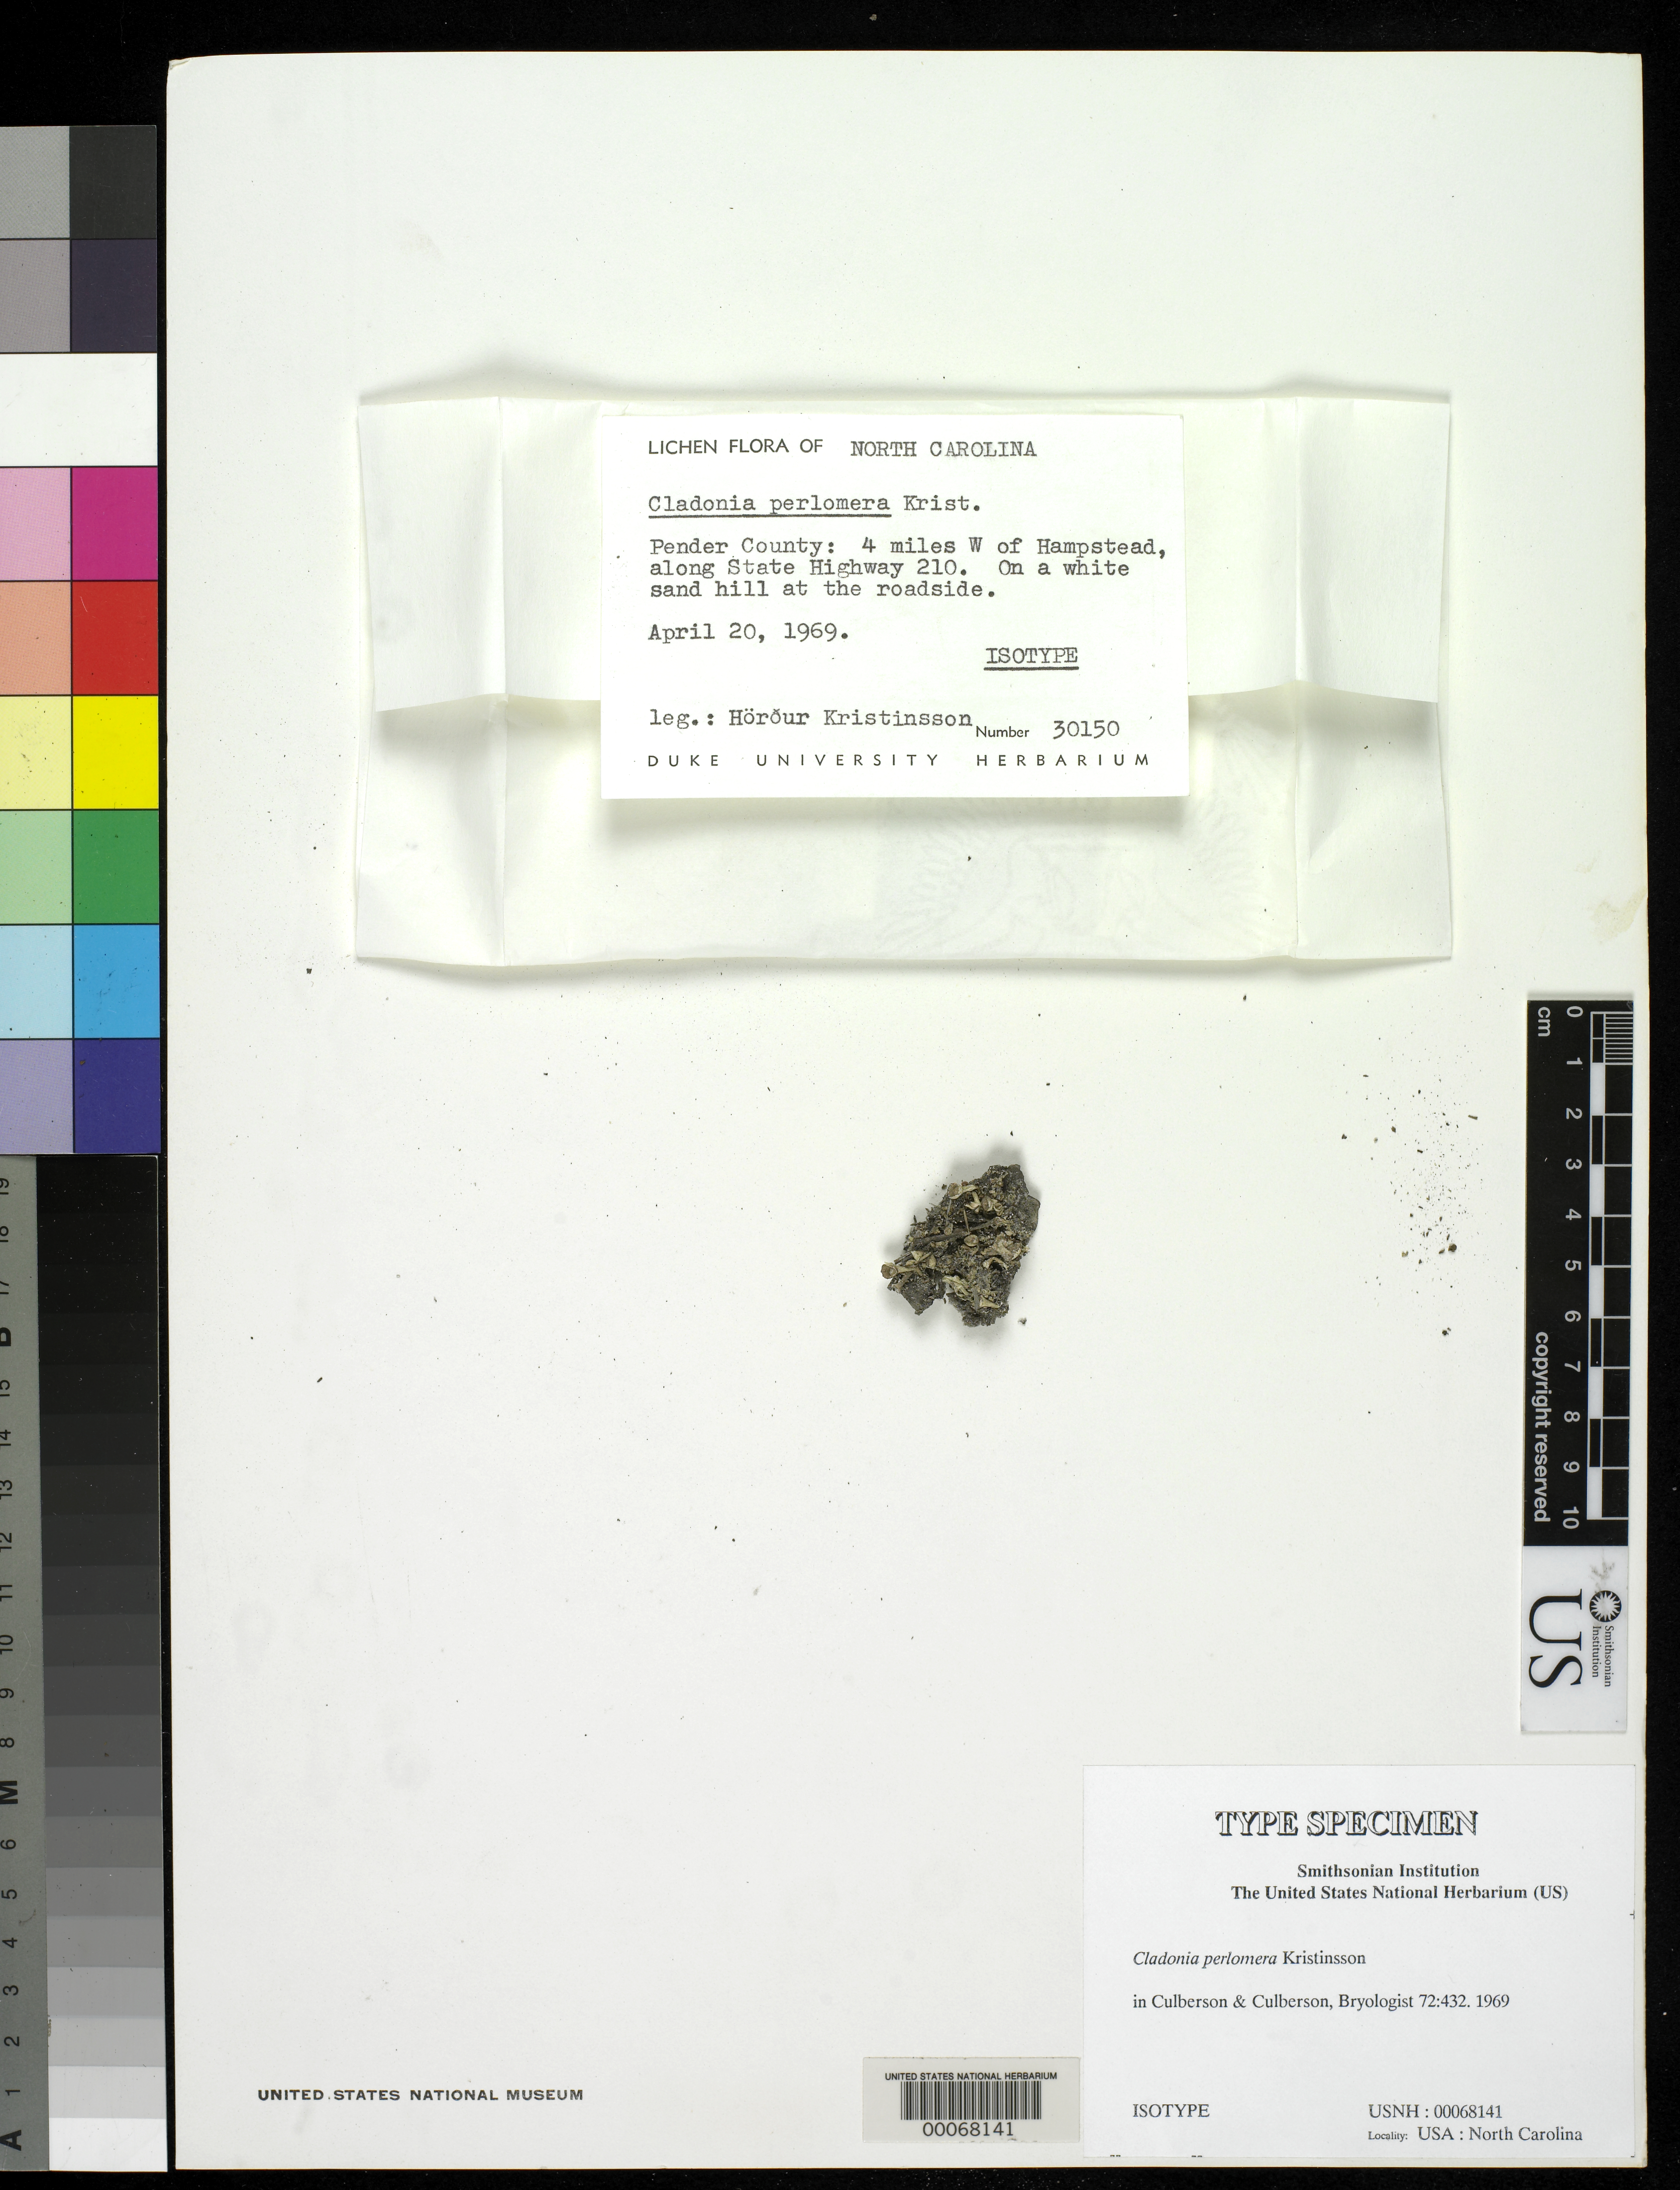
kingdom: Fungi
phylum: Ascomycota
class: Lecanoromycetes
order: Lecanorales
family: Cladoniaceae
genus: Cladonia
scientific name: Cladonia perlomera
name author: Kristinsson in W.L. Culb. & C.F. Culb.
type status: Isotype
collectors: H. Kristinsson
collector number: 30150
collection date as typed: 20 Apr 1969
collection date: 1969-04-20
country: United States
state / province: North Carolina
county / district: Pender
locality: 4 mi W of Hampstead, along State Hwy. 120.